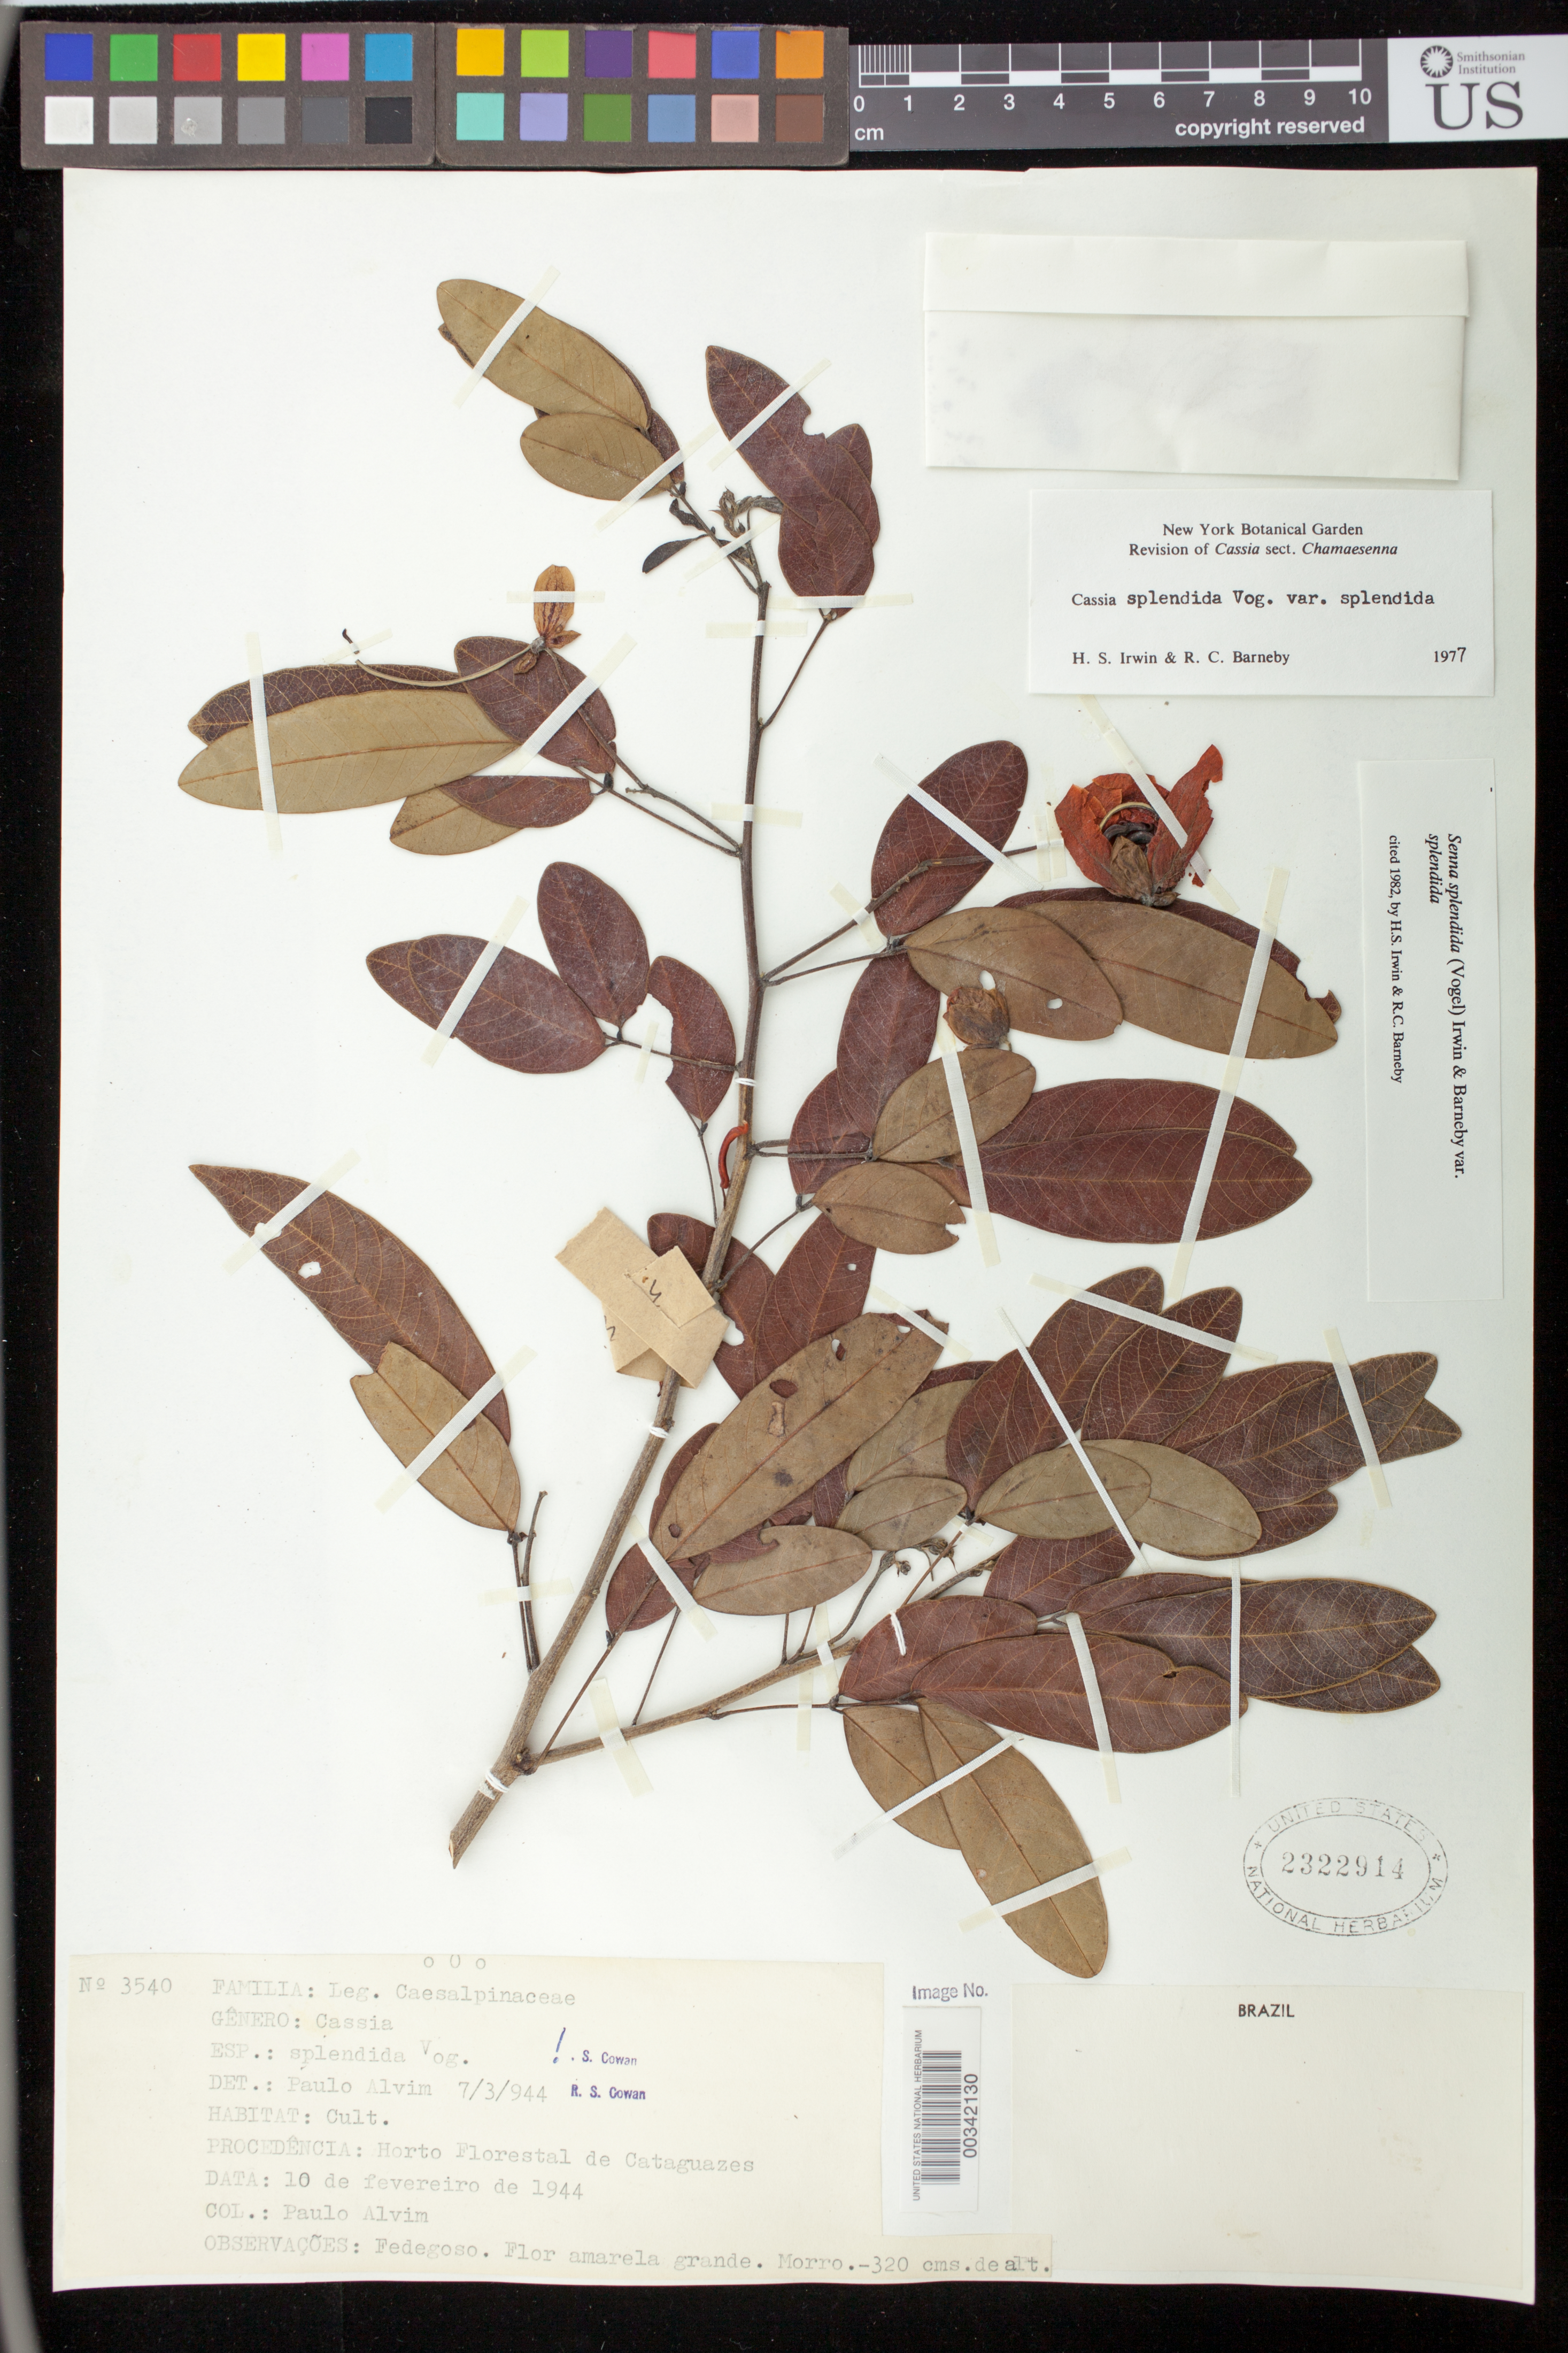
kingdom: Plantae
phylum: Tracheophyta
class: Magnoliopsida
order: Fabales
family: Fabaceae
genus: Senna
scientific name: Senna splendida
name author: (Vogel) H.S. Irwin & Barneby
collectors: P. Alvim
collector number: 3540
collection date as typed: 10 Feb 1944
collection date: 1944-02-10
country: Brazil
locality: Horto florestal de cataguazes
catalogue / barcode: US 2322914